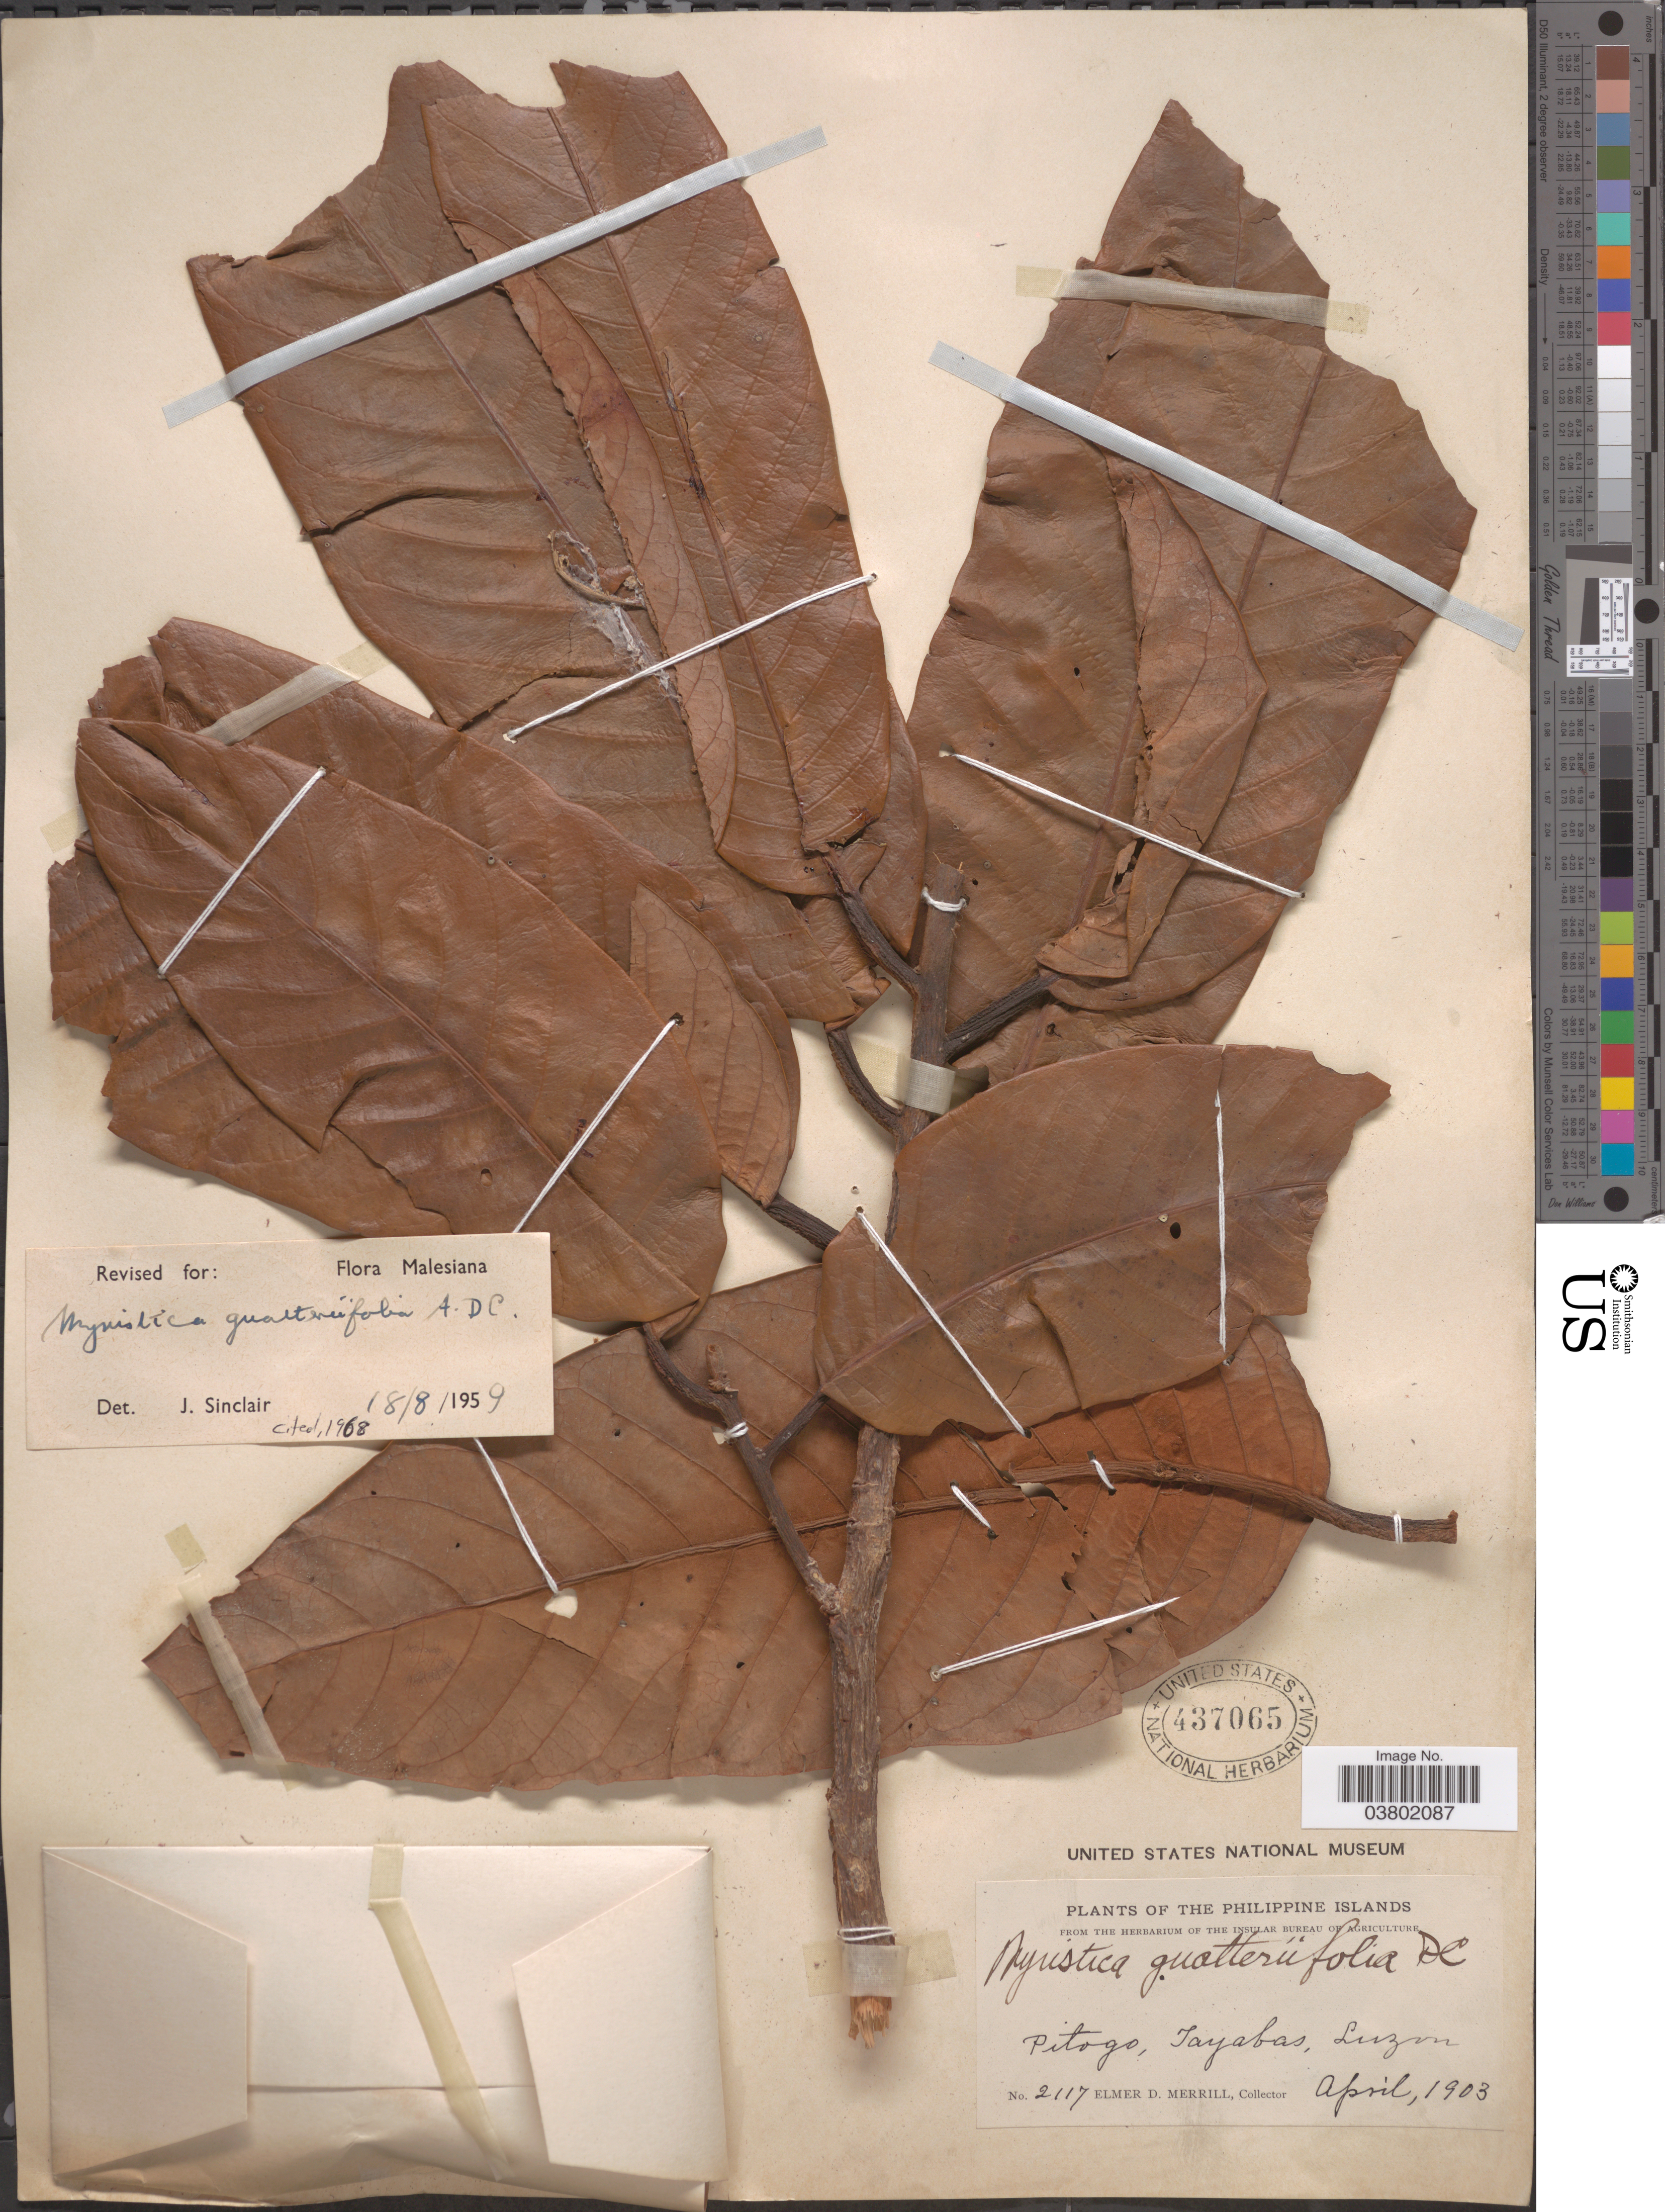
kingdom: Plantae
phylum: Tracheophyta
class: Magnoliopsida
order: Magnoliales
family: Myristicaceae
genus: Myristica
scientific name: Myristica guatteriifolia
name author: A. DC.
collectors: E. D. Merrill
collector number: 2117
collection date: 1903-04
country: Philippines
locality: The Philippine Islands. Pitago, Tayabas, Luzon.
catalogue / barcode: US 437065